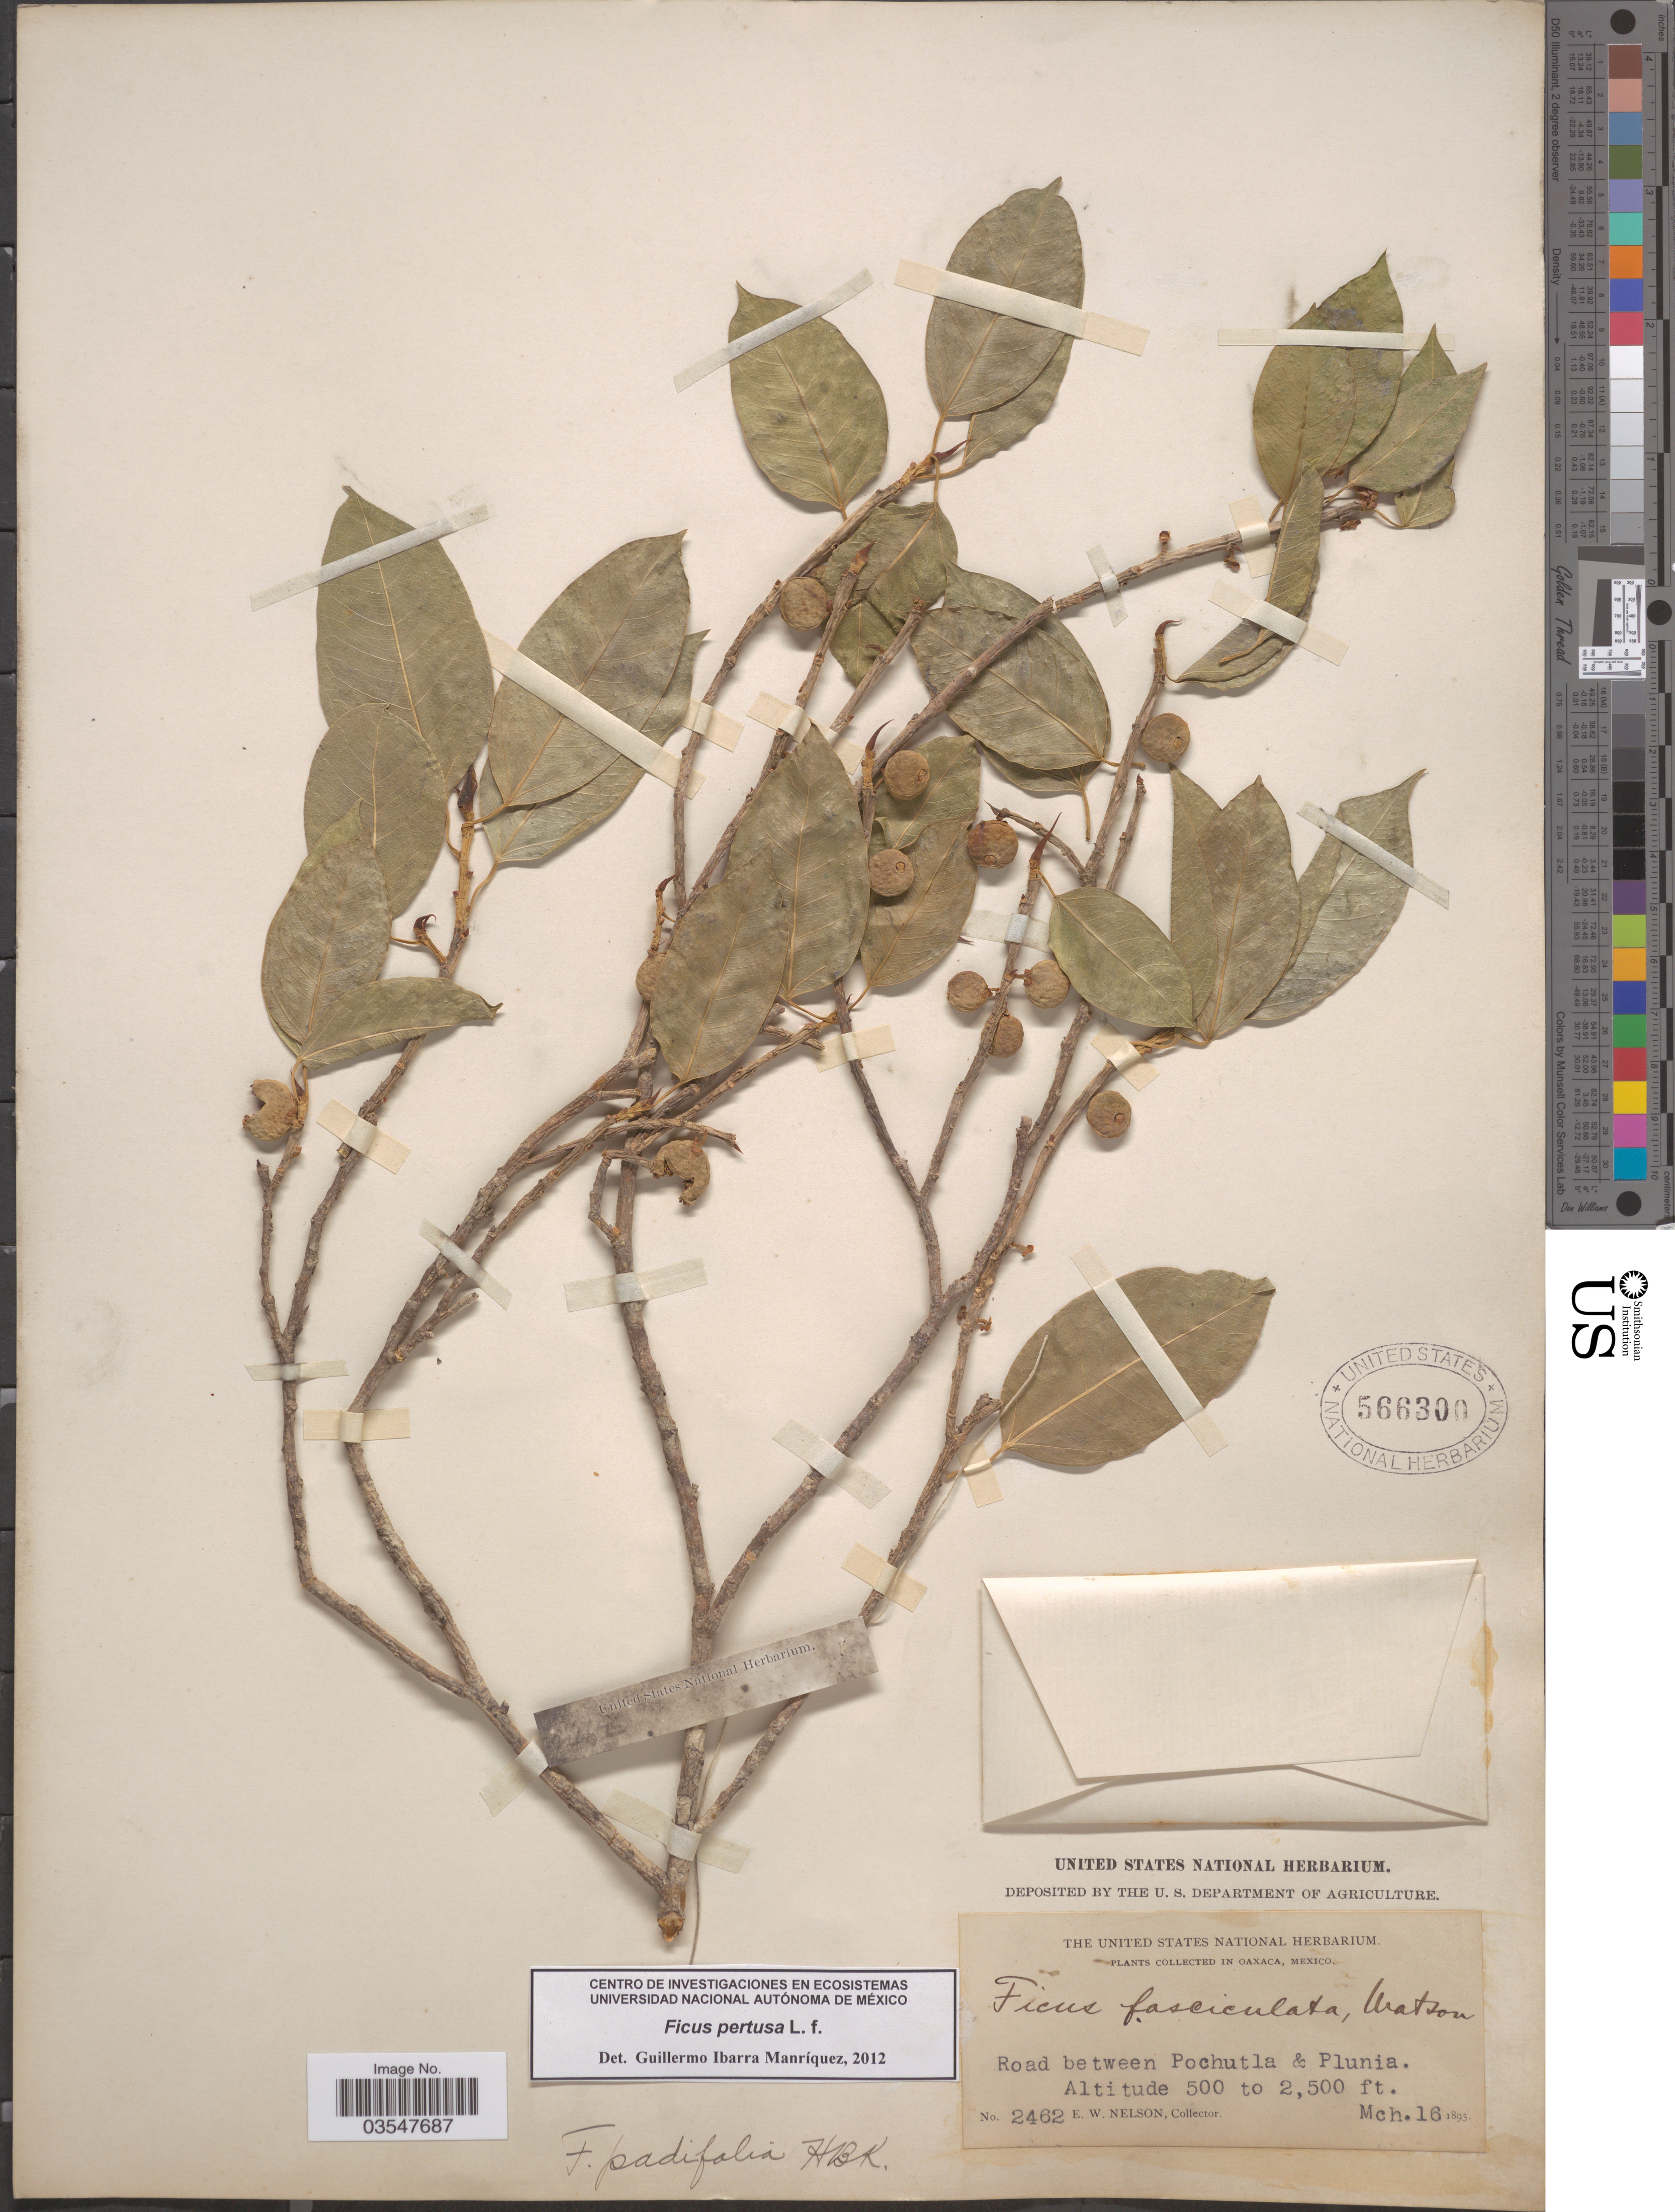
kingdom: Plantae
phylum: Tracheophyta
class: Magnoliopsida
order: Rosales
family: Moraceae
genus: Ficus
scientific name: Ficus pertusa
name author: L. f.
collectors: E. W. Nelson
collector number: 2462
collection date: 1895-03-16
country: Mexico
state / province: Oaxaca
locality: Road between Pochutla & Plunia.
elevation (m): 152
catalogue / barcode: US 566300